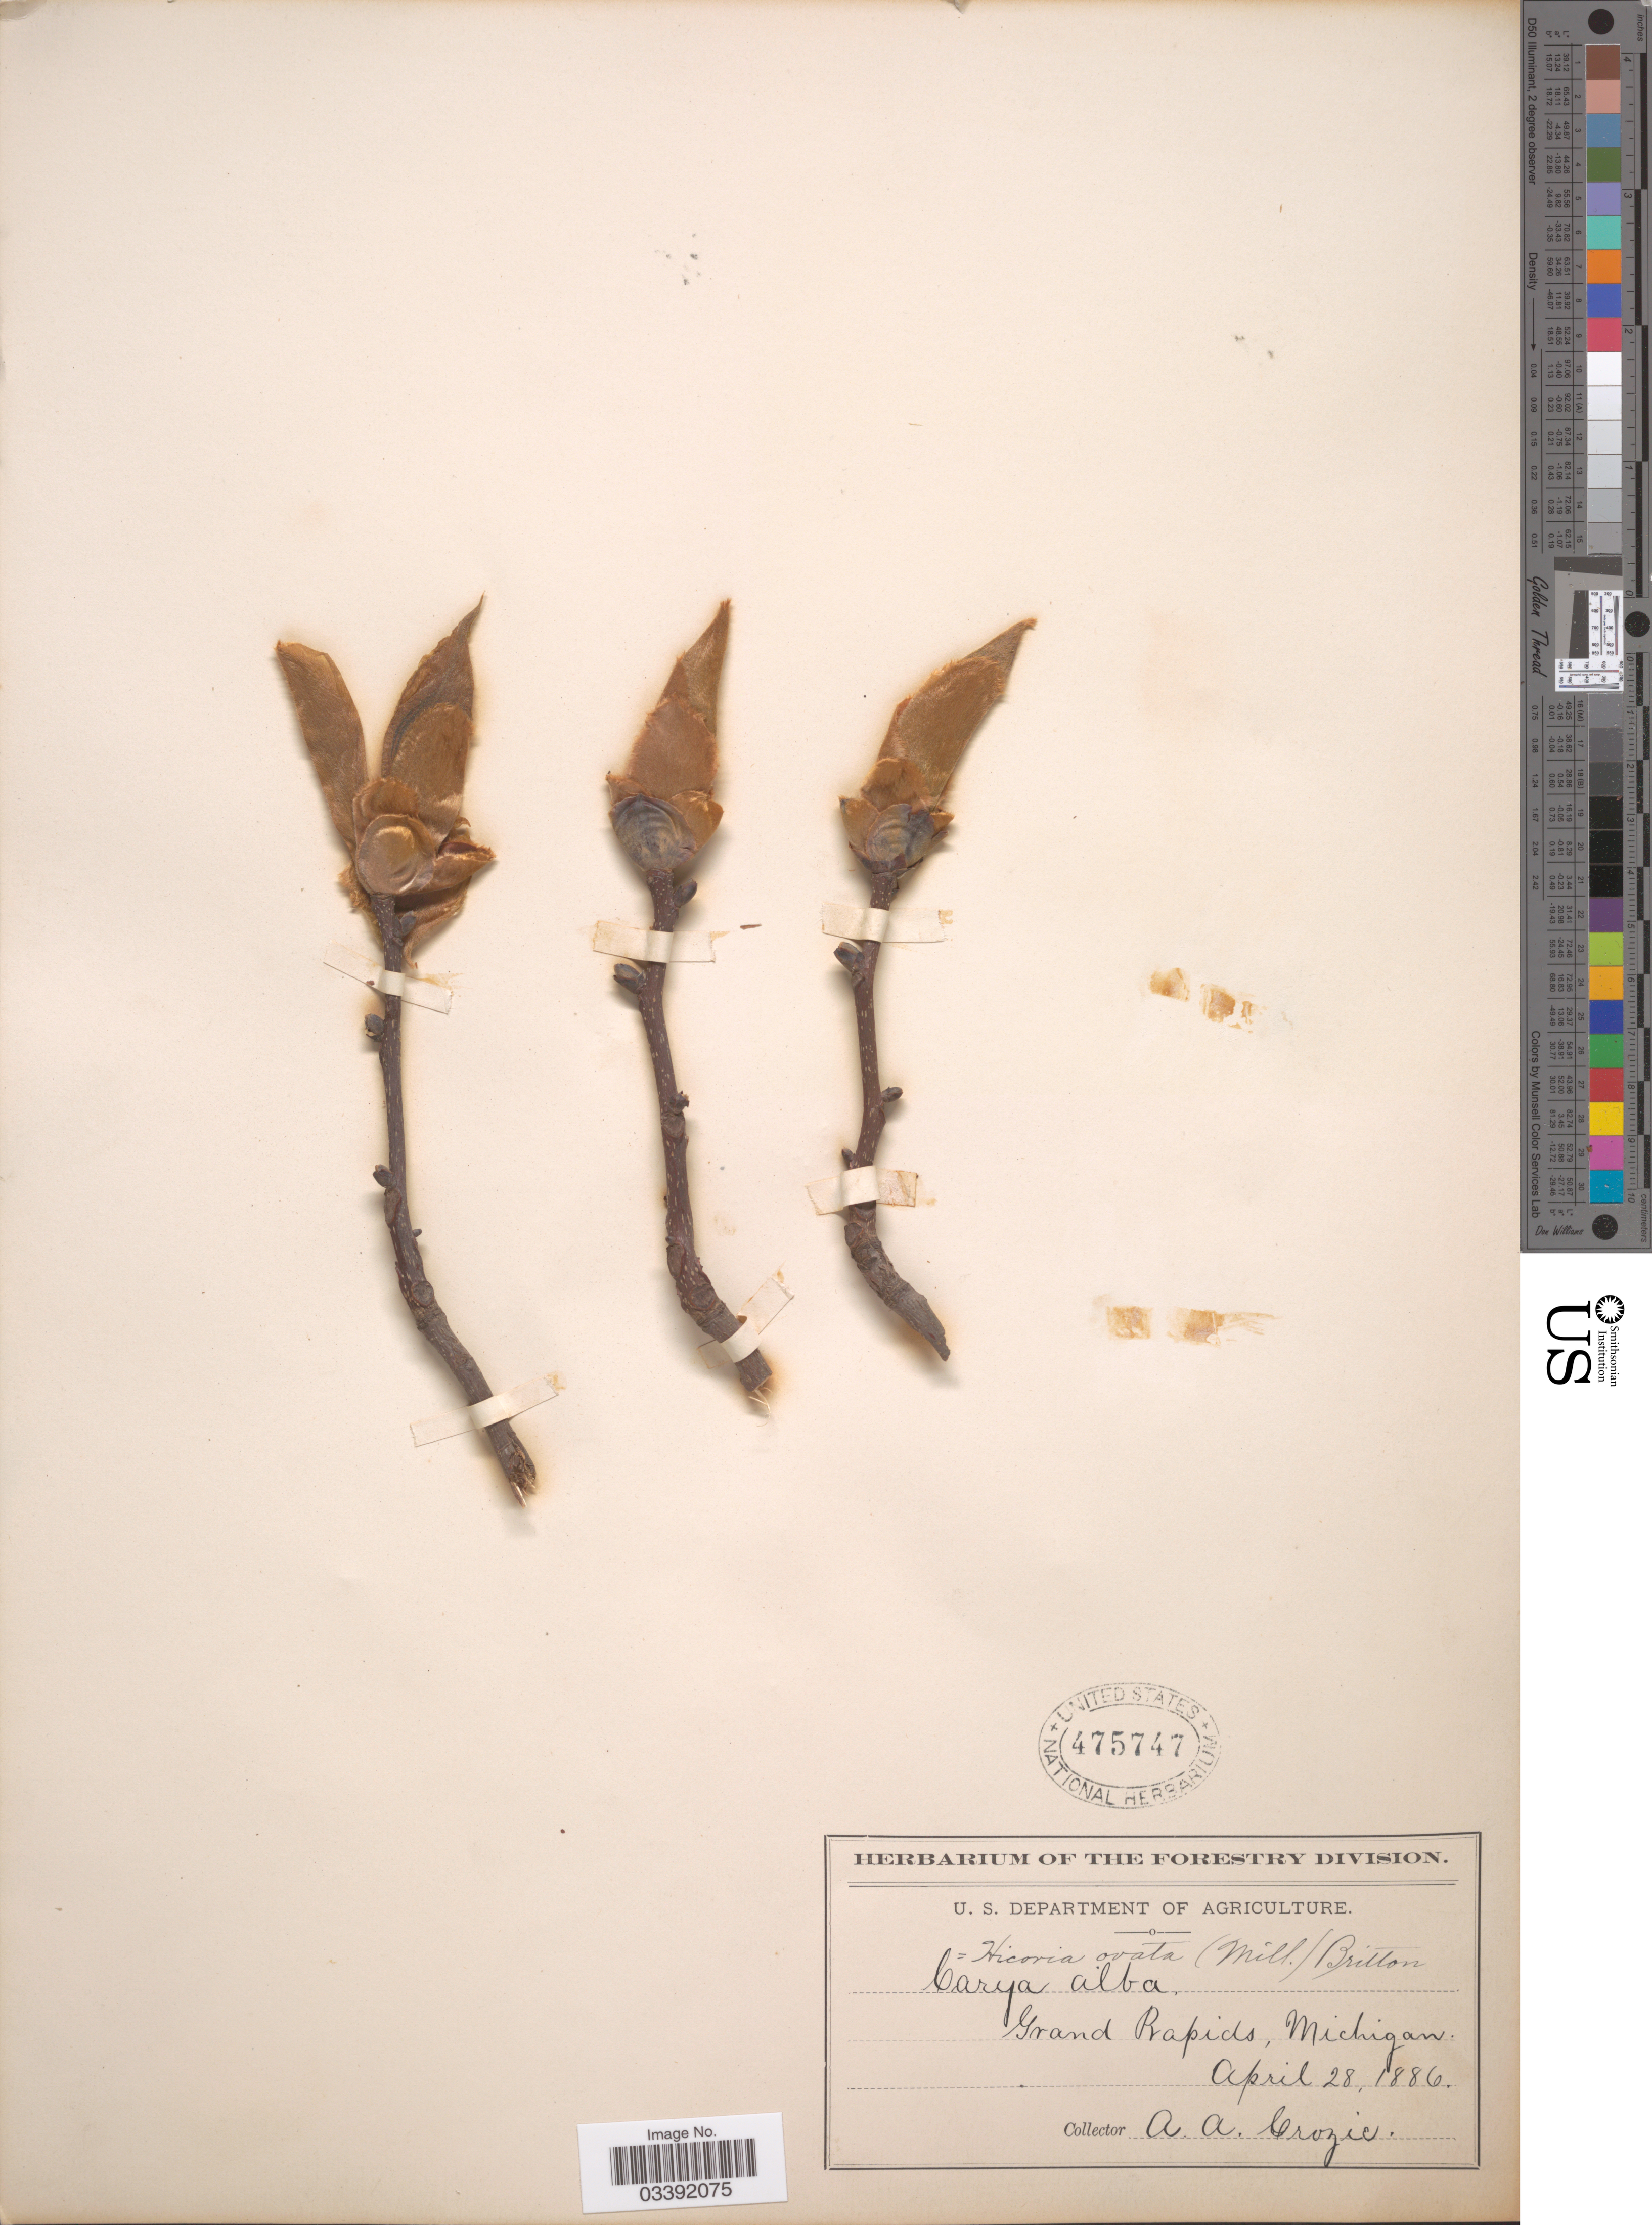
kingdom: Plantae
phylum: Tracheophyta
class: Magnoliopsida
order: Fagales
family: Juglandaceae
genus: Carya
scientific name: Carya ovata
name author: (Mill.) K. Koch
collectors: A. Crozier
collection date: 1886-04-28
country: United States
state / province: Michigan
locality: Grand Rapids.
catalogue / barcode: US 475747